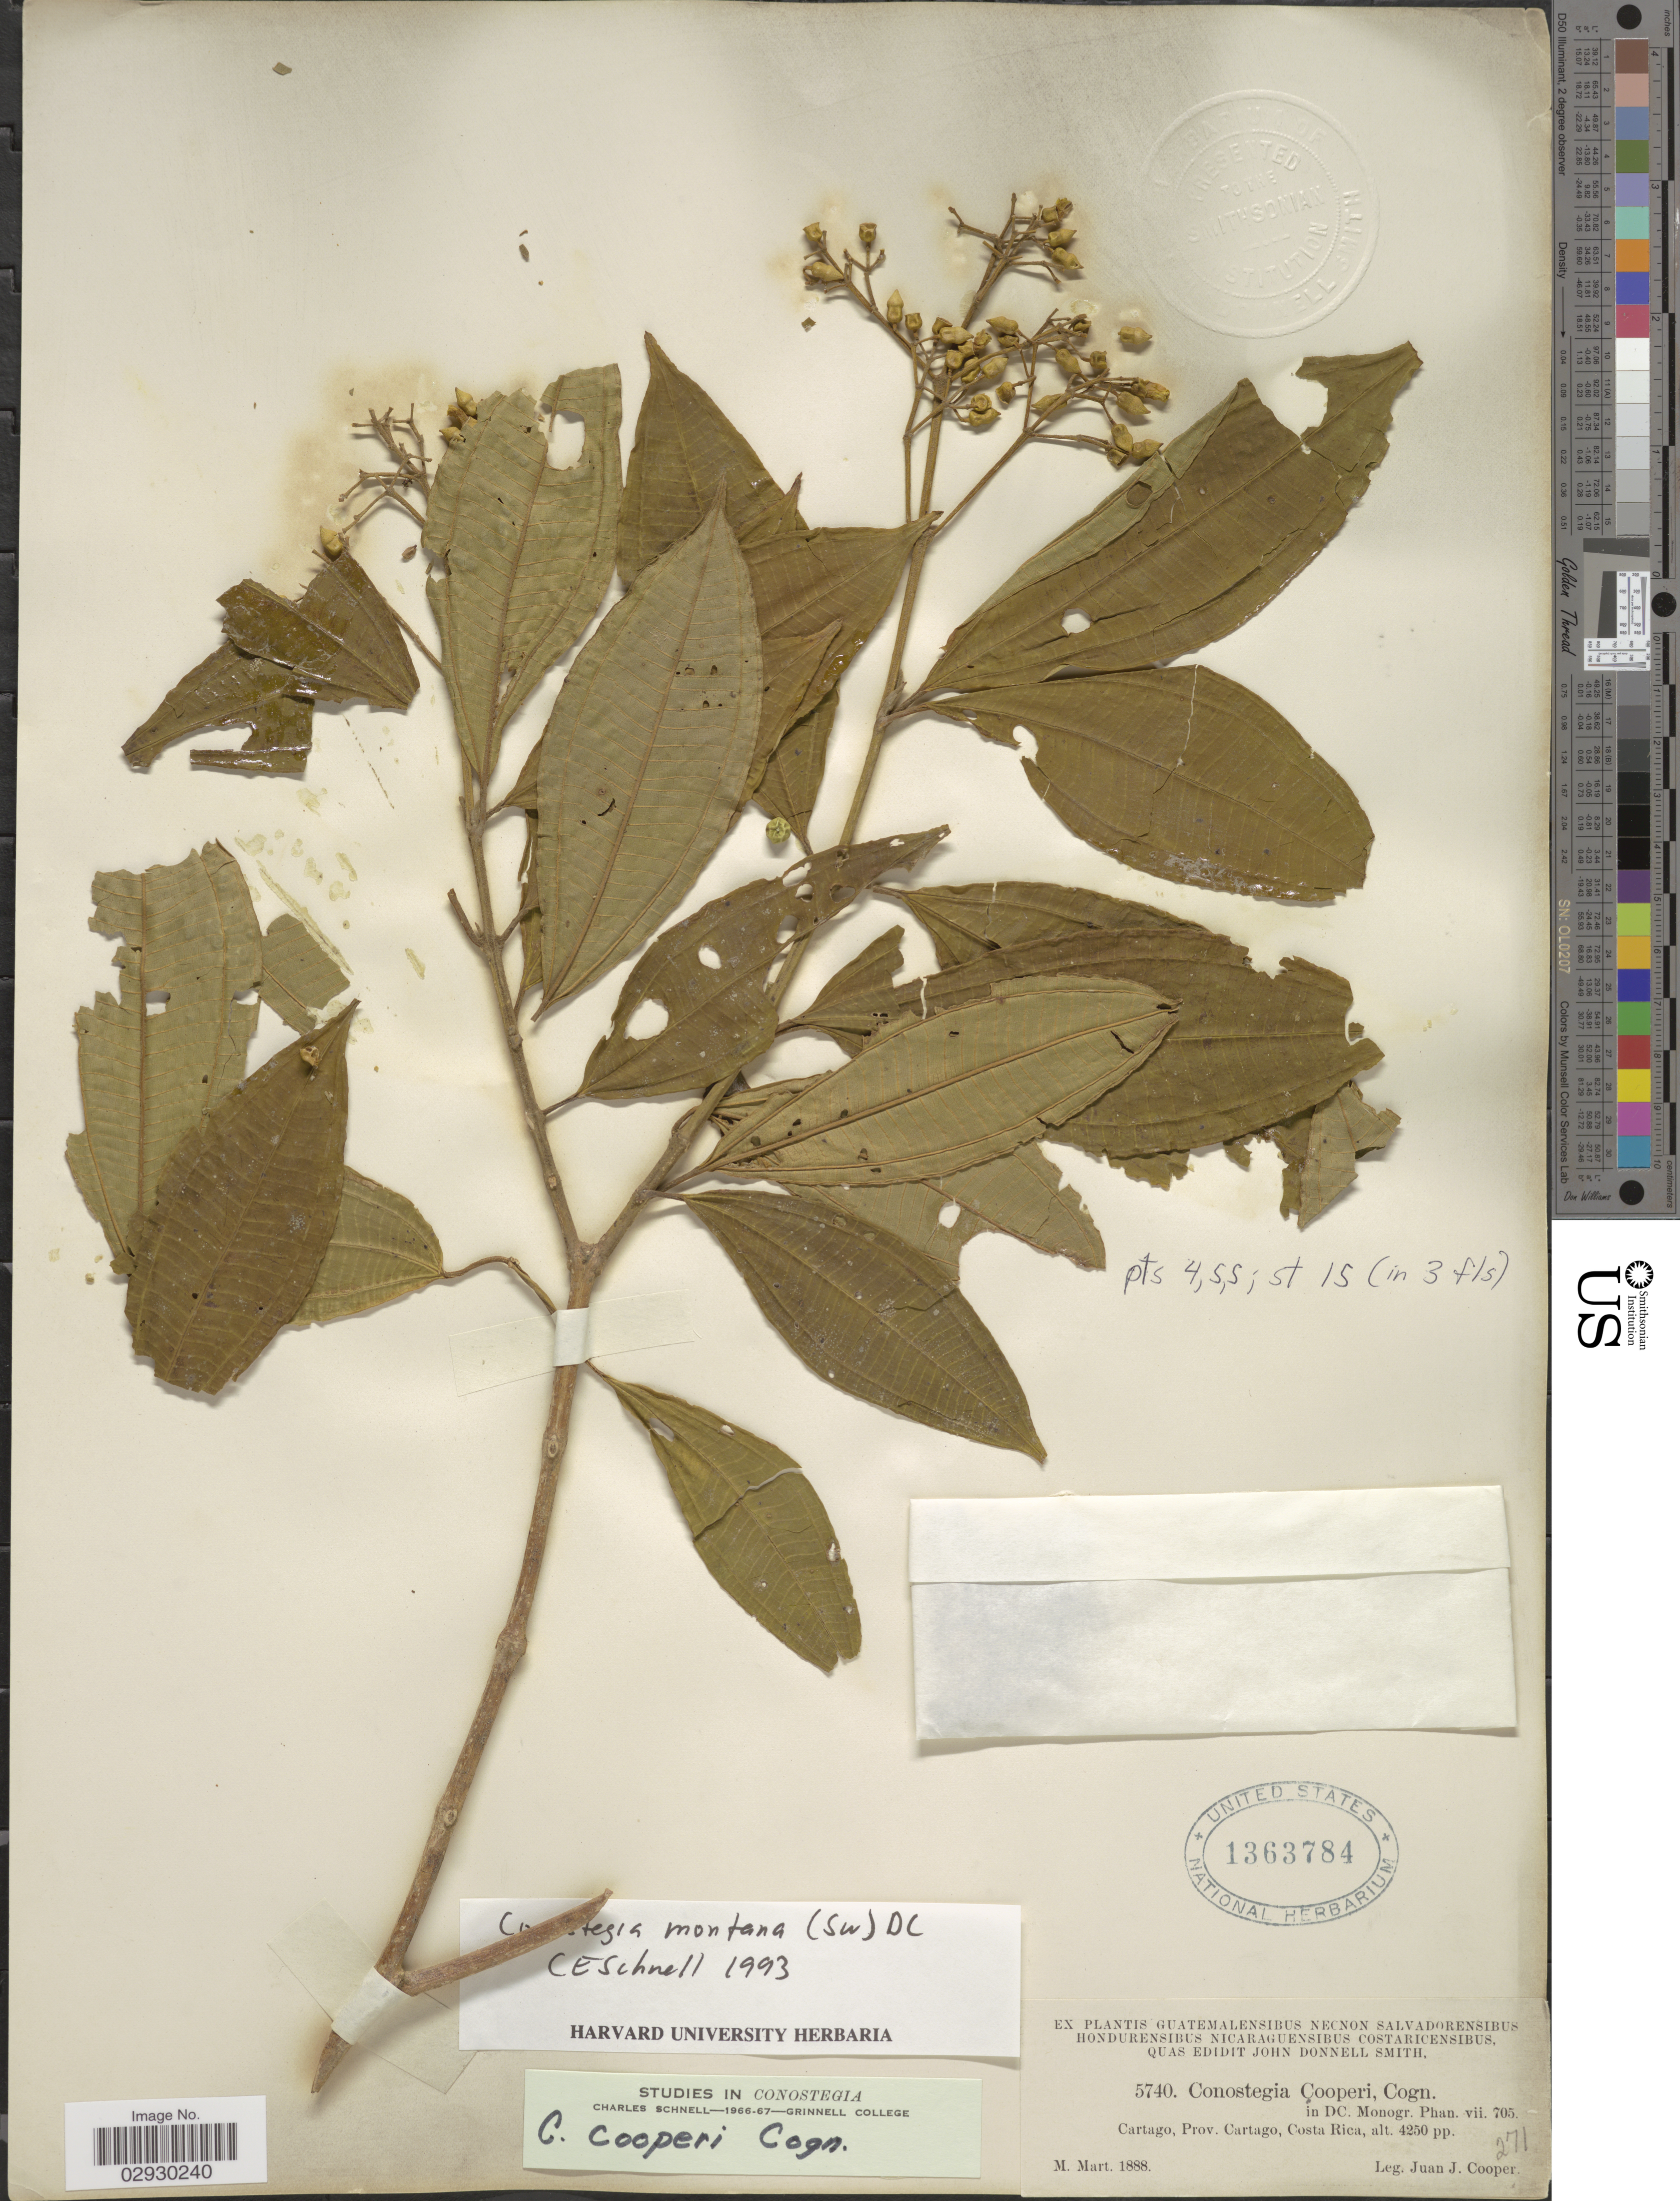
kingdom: Plantae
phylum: Tracheophyta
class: Magnoliopsida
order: Myrtales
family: Melastomataceae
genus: Conostegia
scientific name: Conostegia montana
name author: (Sw.) D. Don ex DC.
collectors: J. J. Cooper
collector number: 5740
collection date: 1888-03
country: Costa Rica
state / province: Cartago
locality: Cartago, Prov. Cartago.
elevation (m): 1295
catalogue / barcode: US 1363784